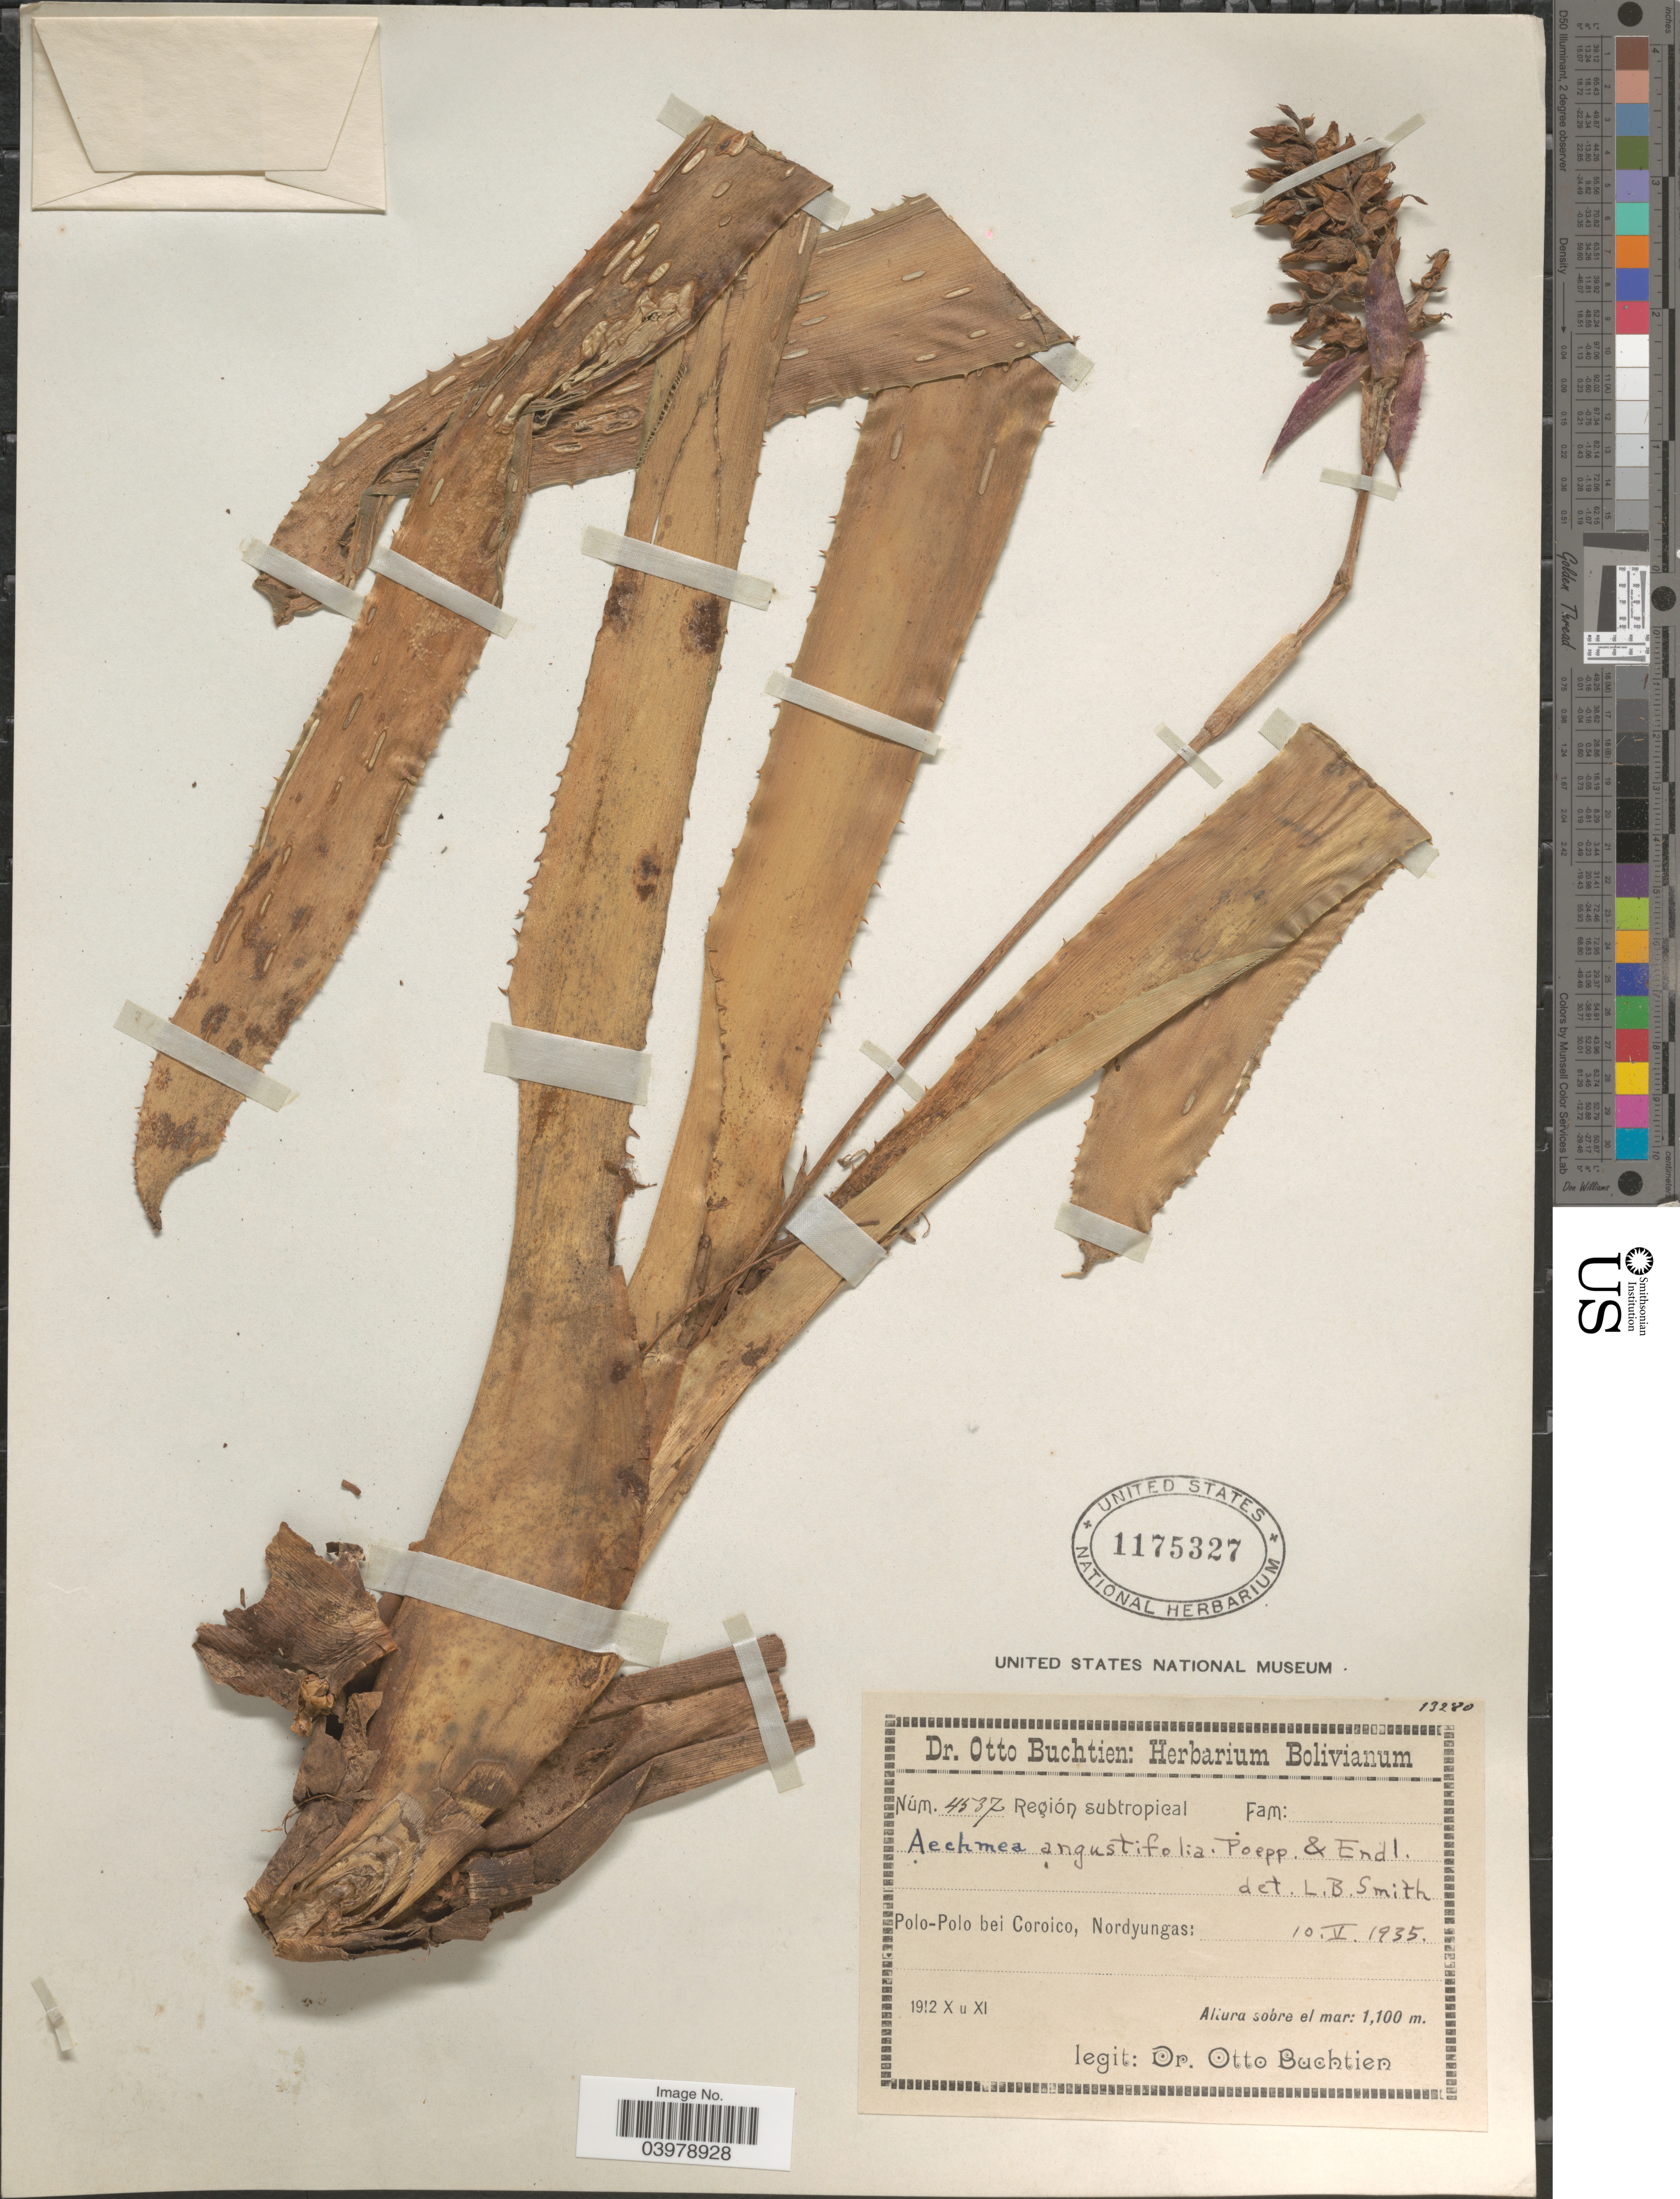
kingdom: Plantae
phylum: Tracheophyta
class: Liliopsida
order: Poales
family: Bromeliaceae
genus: Aechmea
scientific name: Aechmea angustifolia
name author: Poepp. & Endl.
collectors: O. Buchtien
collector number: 4537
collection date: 1912-10/1912-11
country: Bolivia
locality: Región subtropical. Polo-Polo bei Coroico, Nordyungas.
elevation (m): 1100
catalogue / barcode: US 1175327